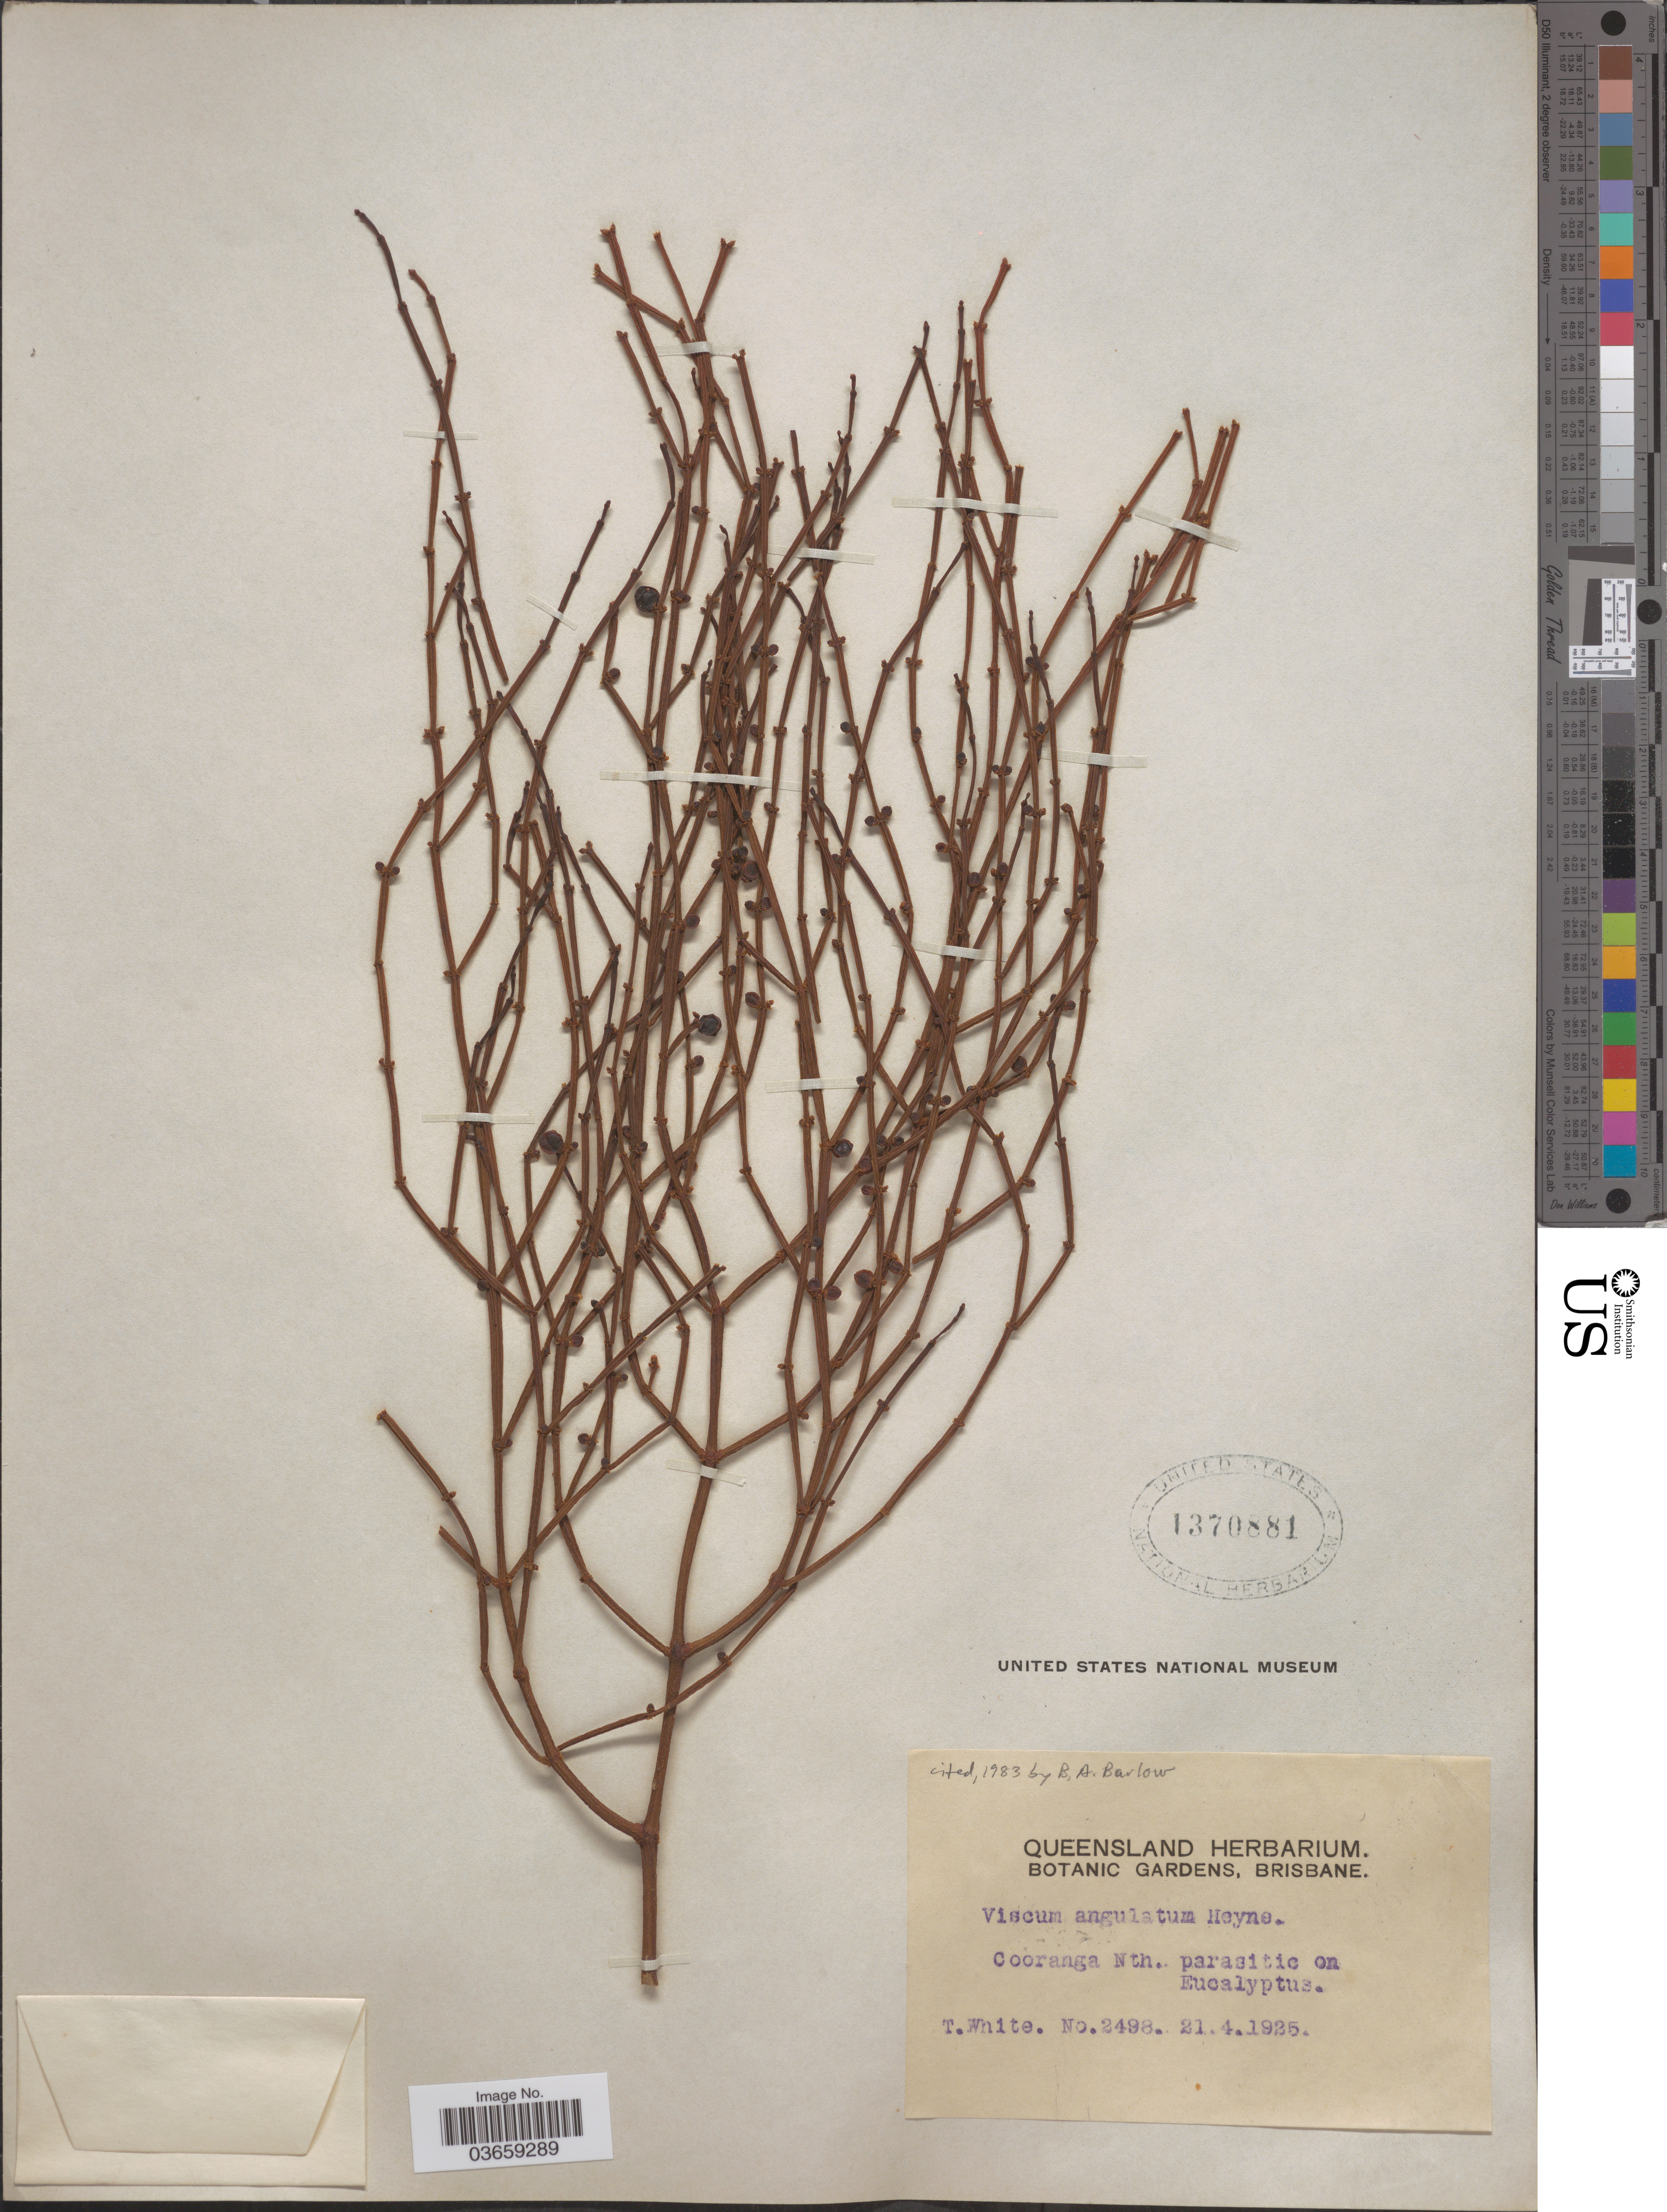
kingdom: Plantae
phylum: Tracheophyta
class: Magnoliopsida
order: Santalales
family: Viscaceae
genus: Viscum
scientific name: Viscum articulatum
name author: Burm. f.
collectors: White, T.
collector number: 2498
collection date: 1925-04-21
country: Australia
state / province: Queensland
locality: Cooranga Nth.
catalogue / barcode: US 1370881